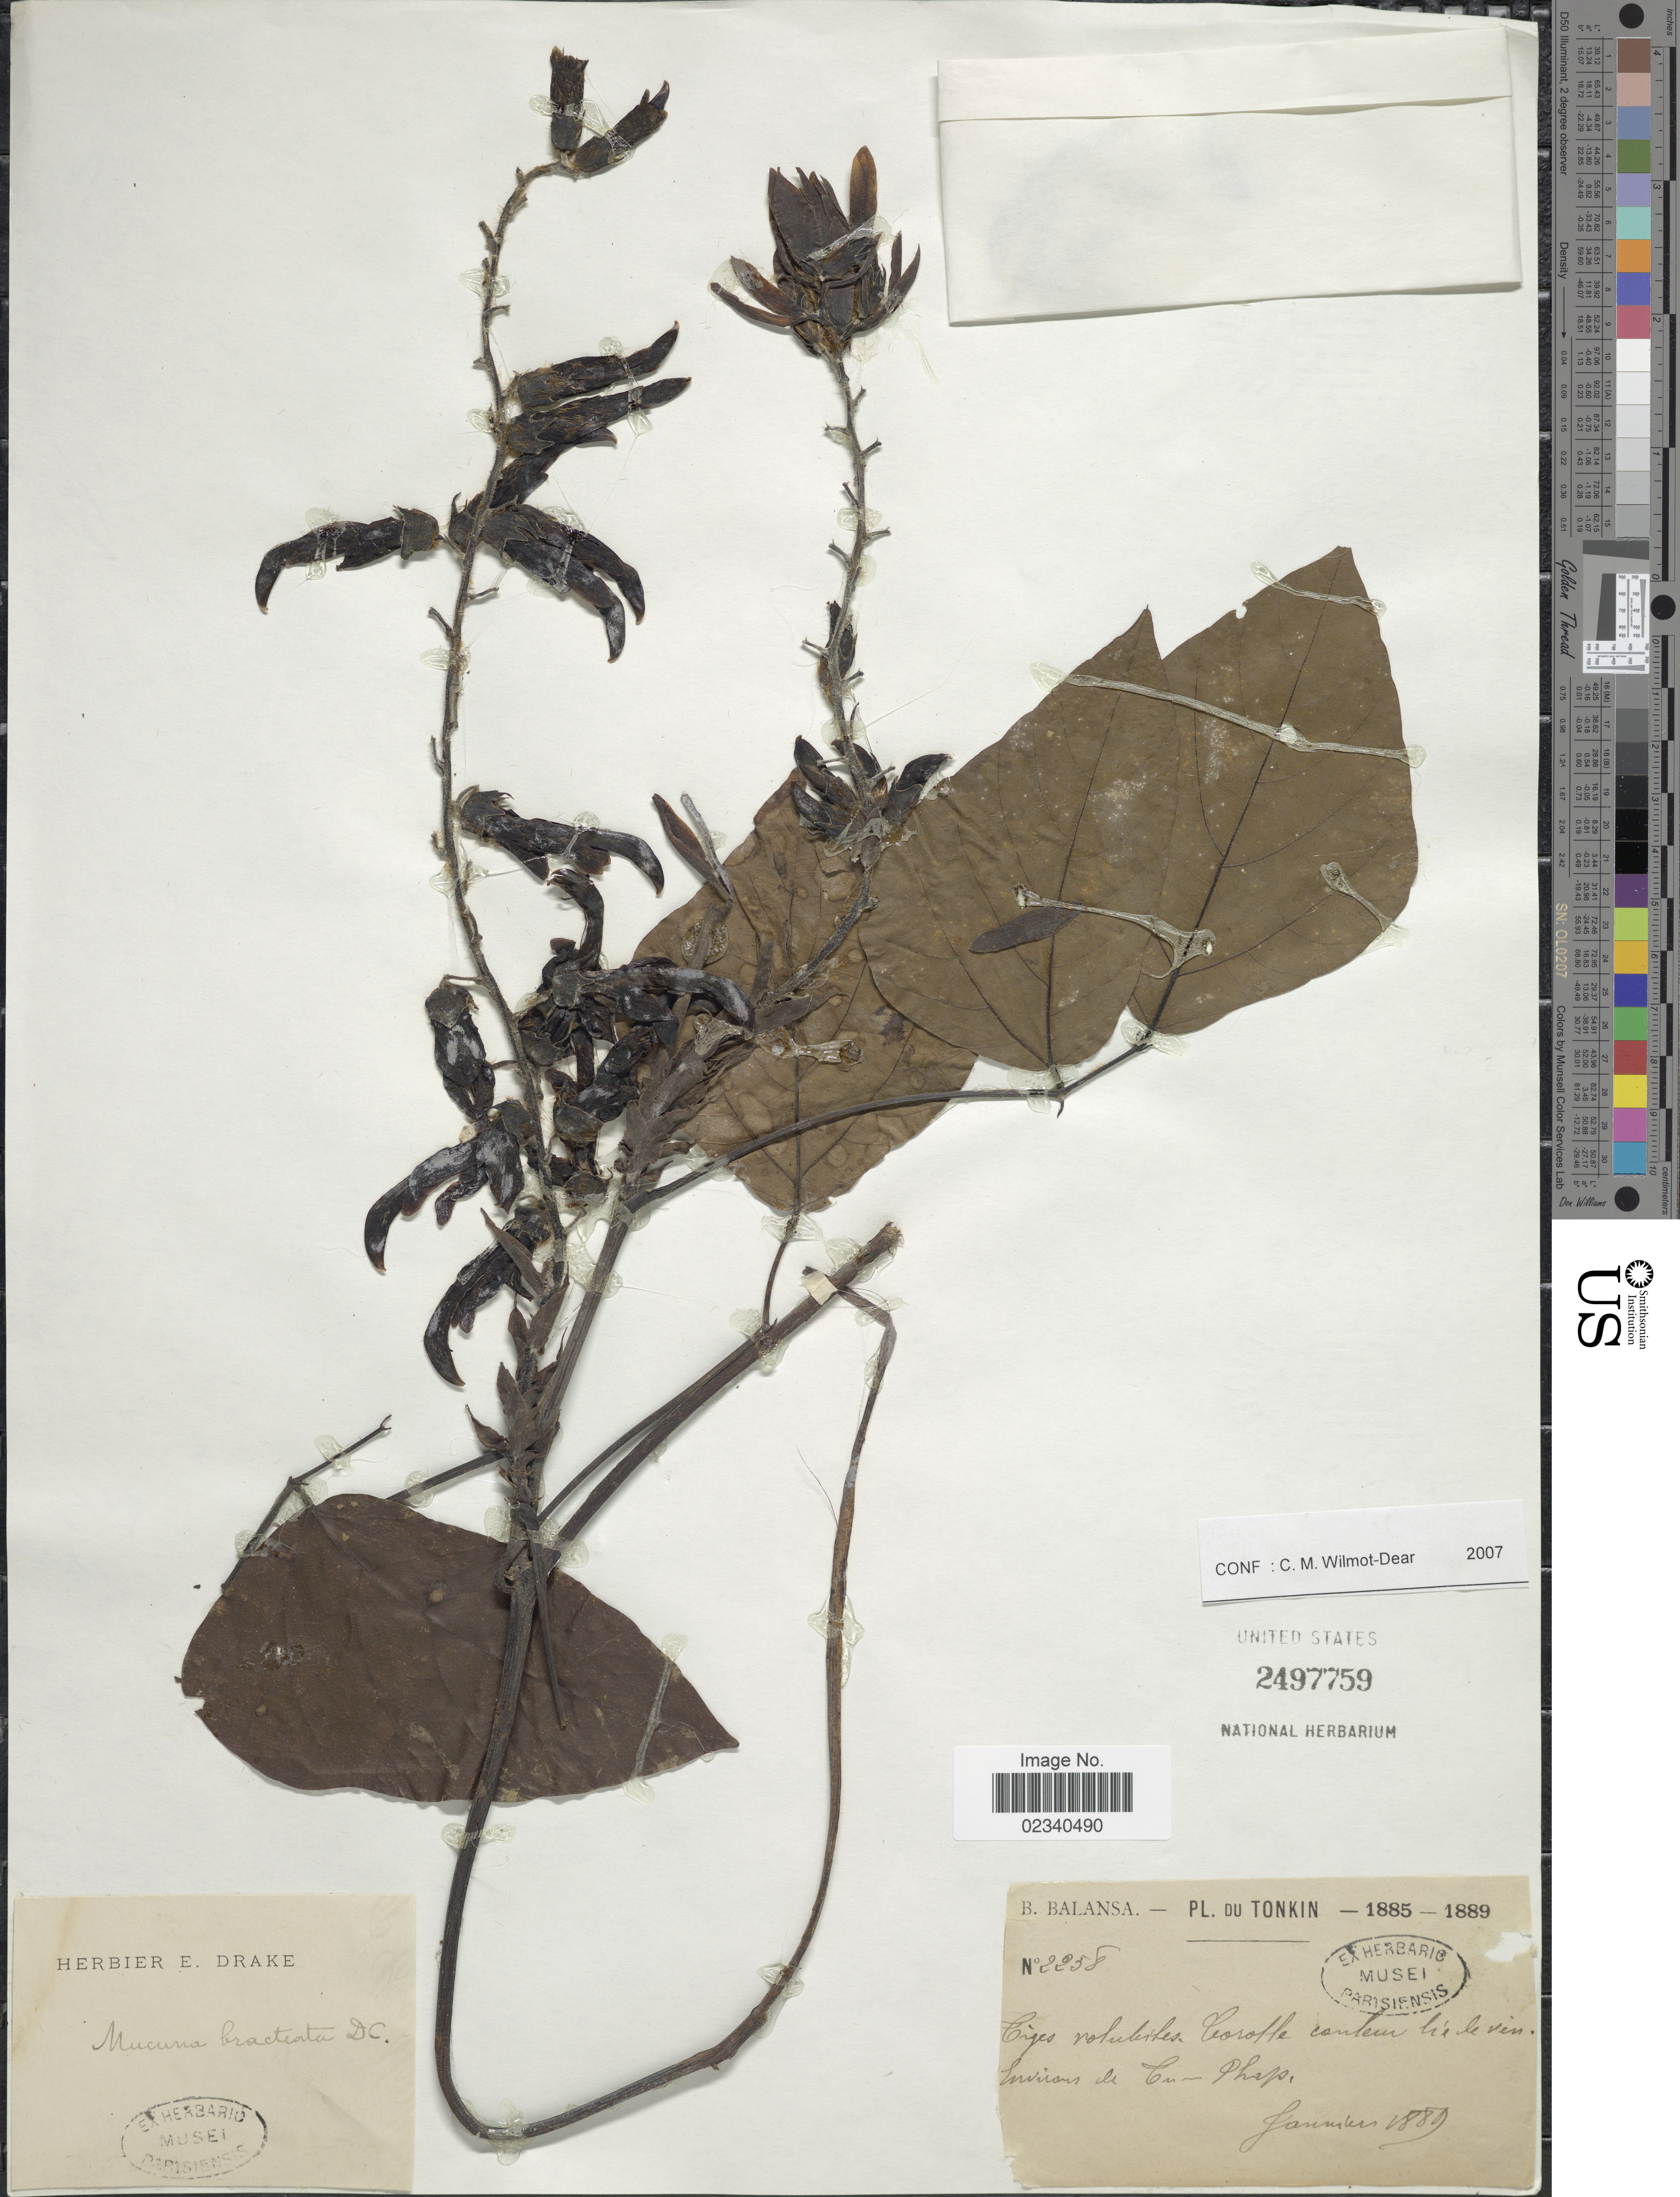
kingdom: Plantae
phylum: Tracheophyta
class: Magnoliopsida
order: Fabales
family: Fabaceae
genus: Mucuna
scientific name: Mucuna bracteata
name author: DC. ex Kurz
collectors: B. Balansa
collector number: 2258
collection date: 1889-01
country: Vietnam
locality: Tonkin. Criges rolutertes Coroffe conteur lie le ven. Environs de Cu-Pheps [interpreted]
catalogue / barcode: US 2497759